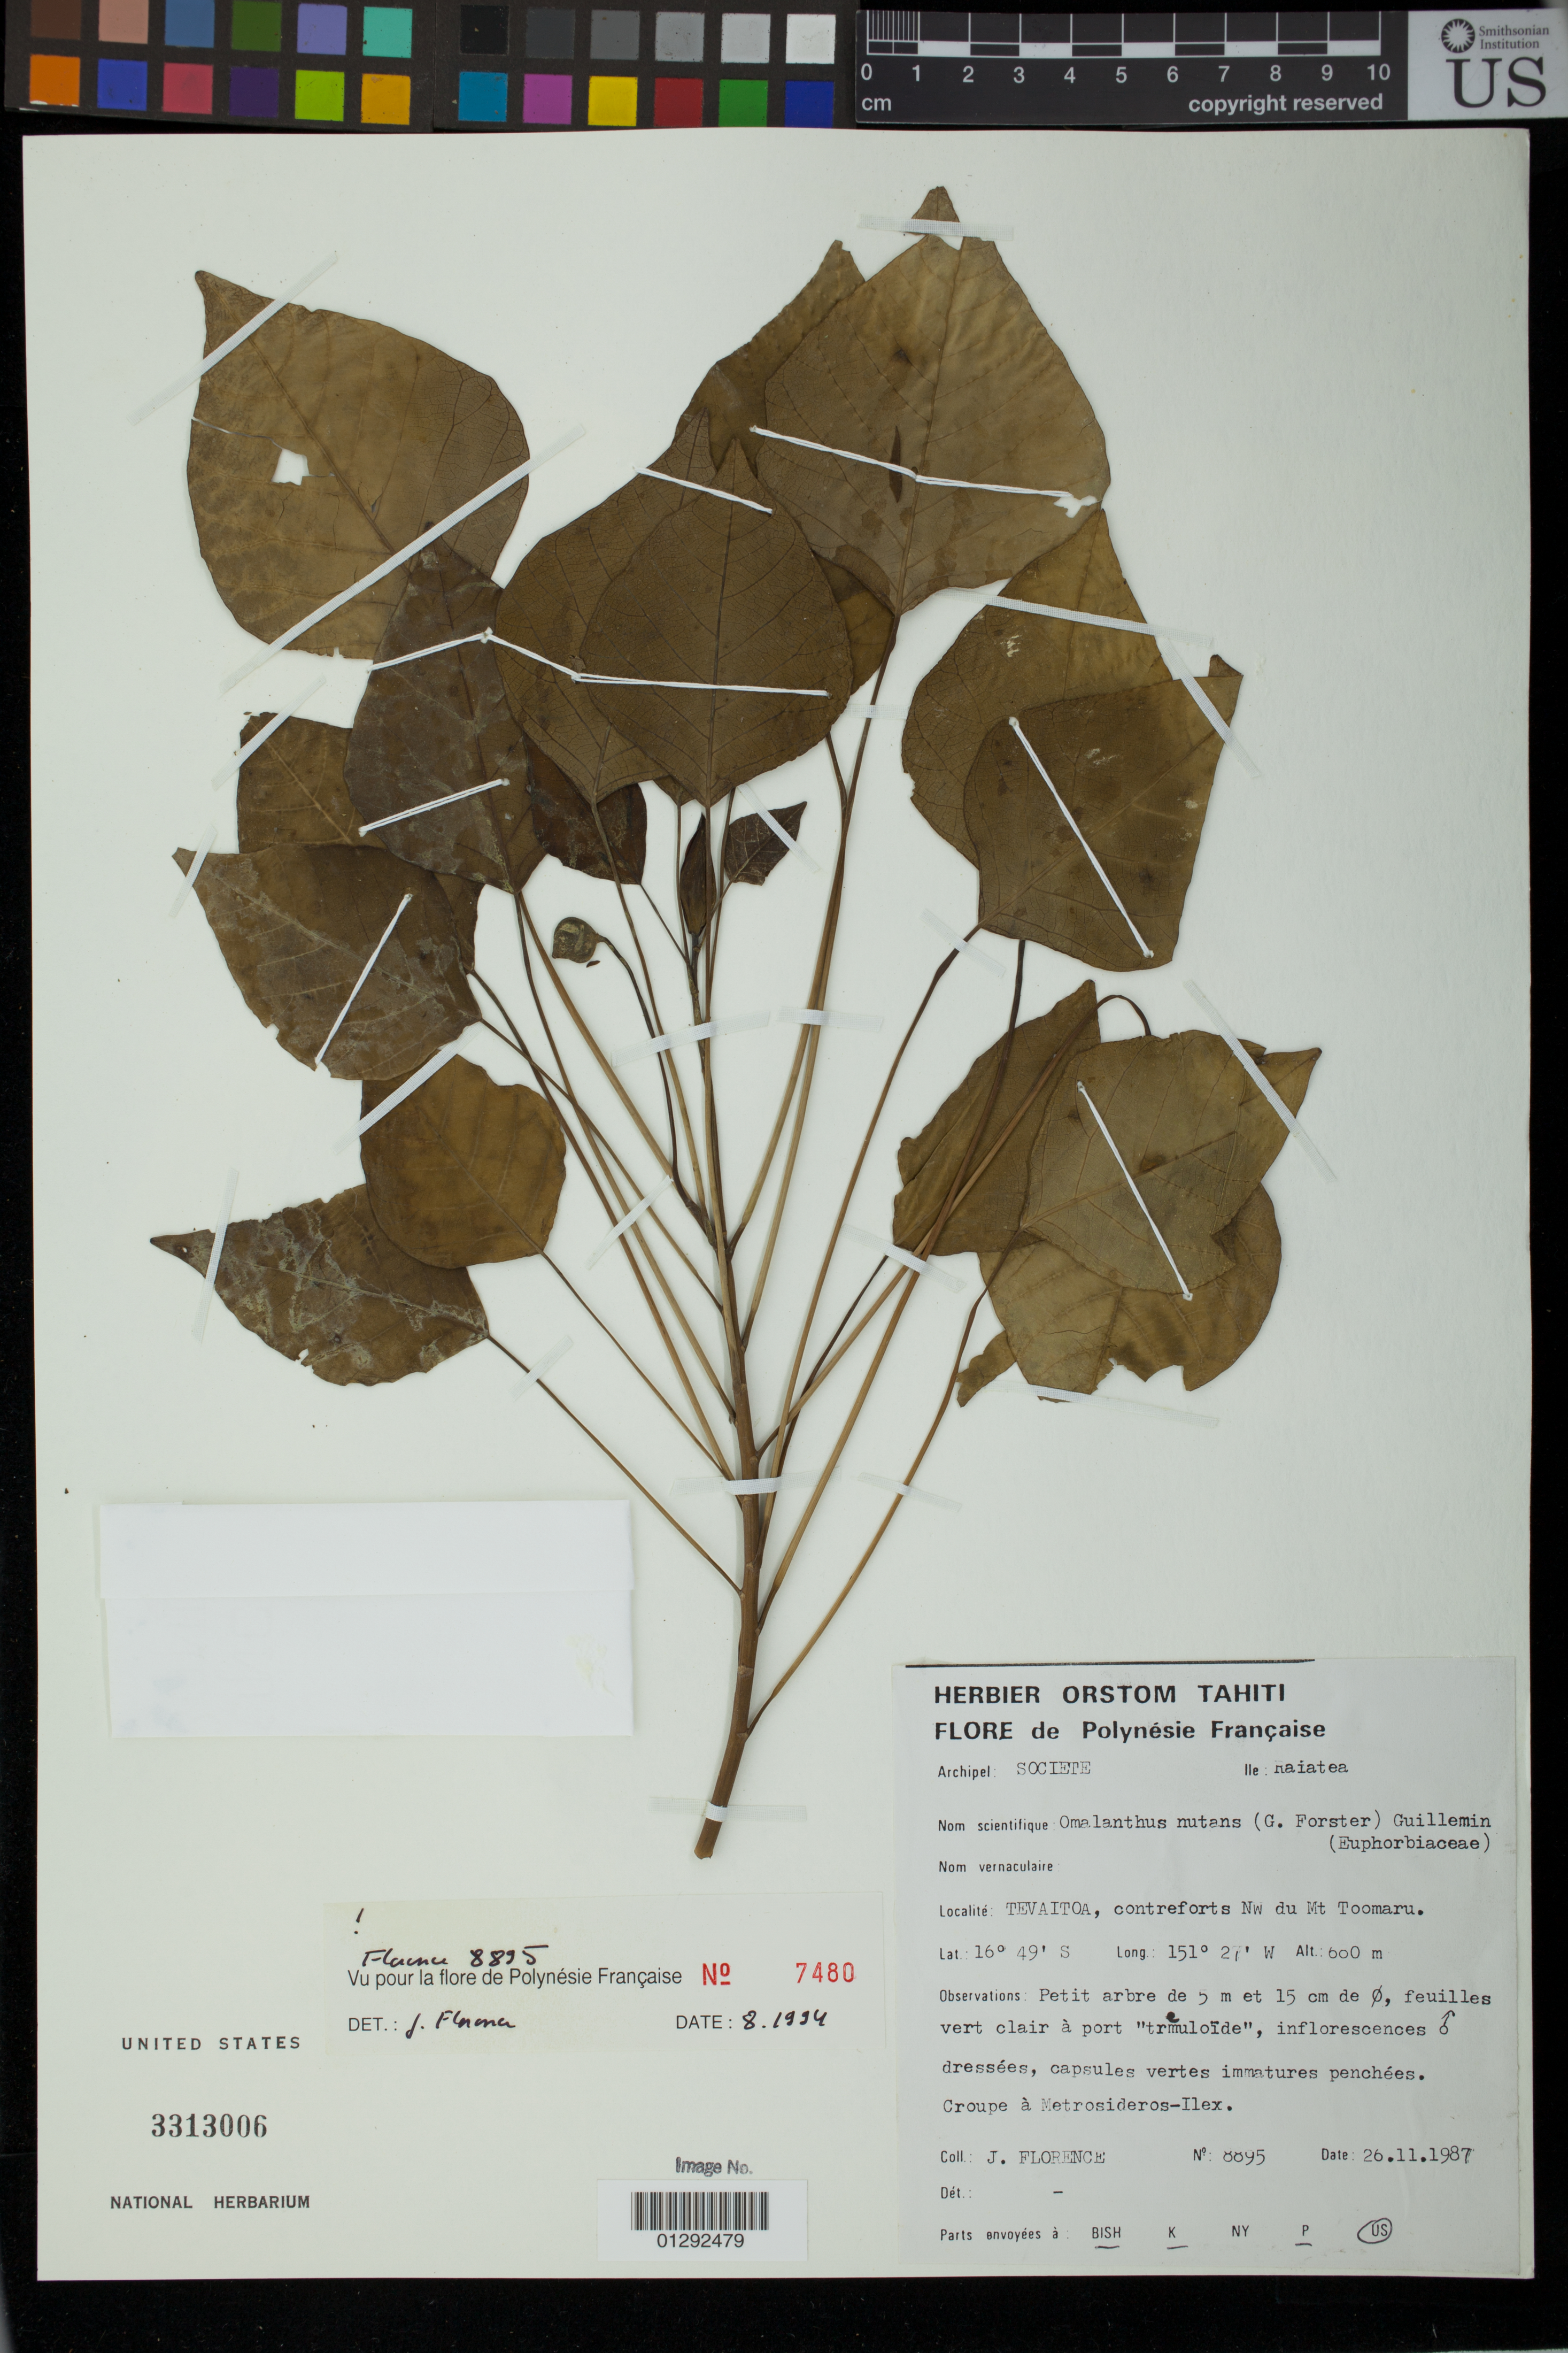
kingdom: Plantae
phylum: Tracheophyta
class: Magnoliopsida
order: Malpighiales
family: Euphorbiaceae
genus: Homalanthus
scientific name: Homalanthus nutans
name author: (G. Forst.) Guill.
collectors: J. Florence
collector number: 8895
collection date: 1987-11-26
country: French Polynesia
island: Raiatea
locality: Archipel: Societe, lle: Raiatea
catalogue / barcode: US 3313006